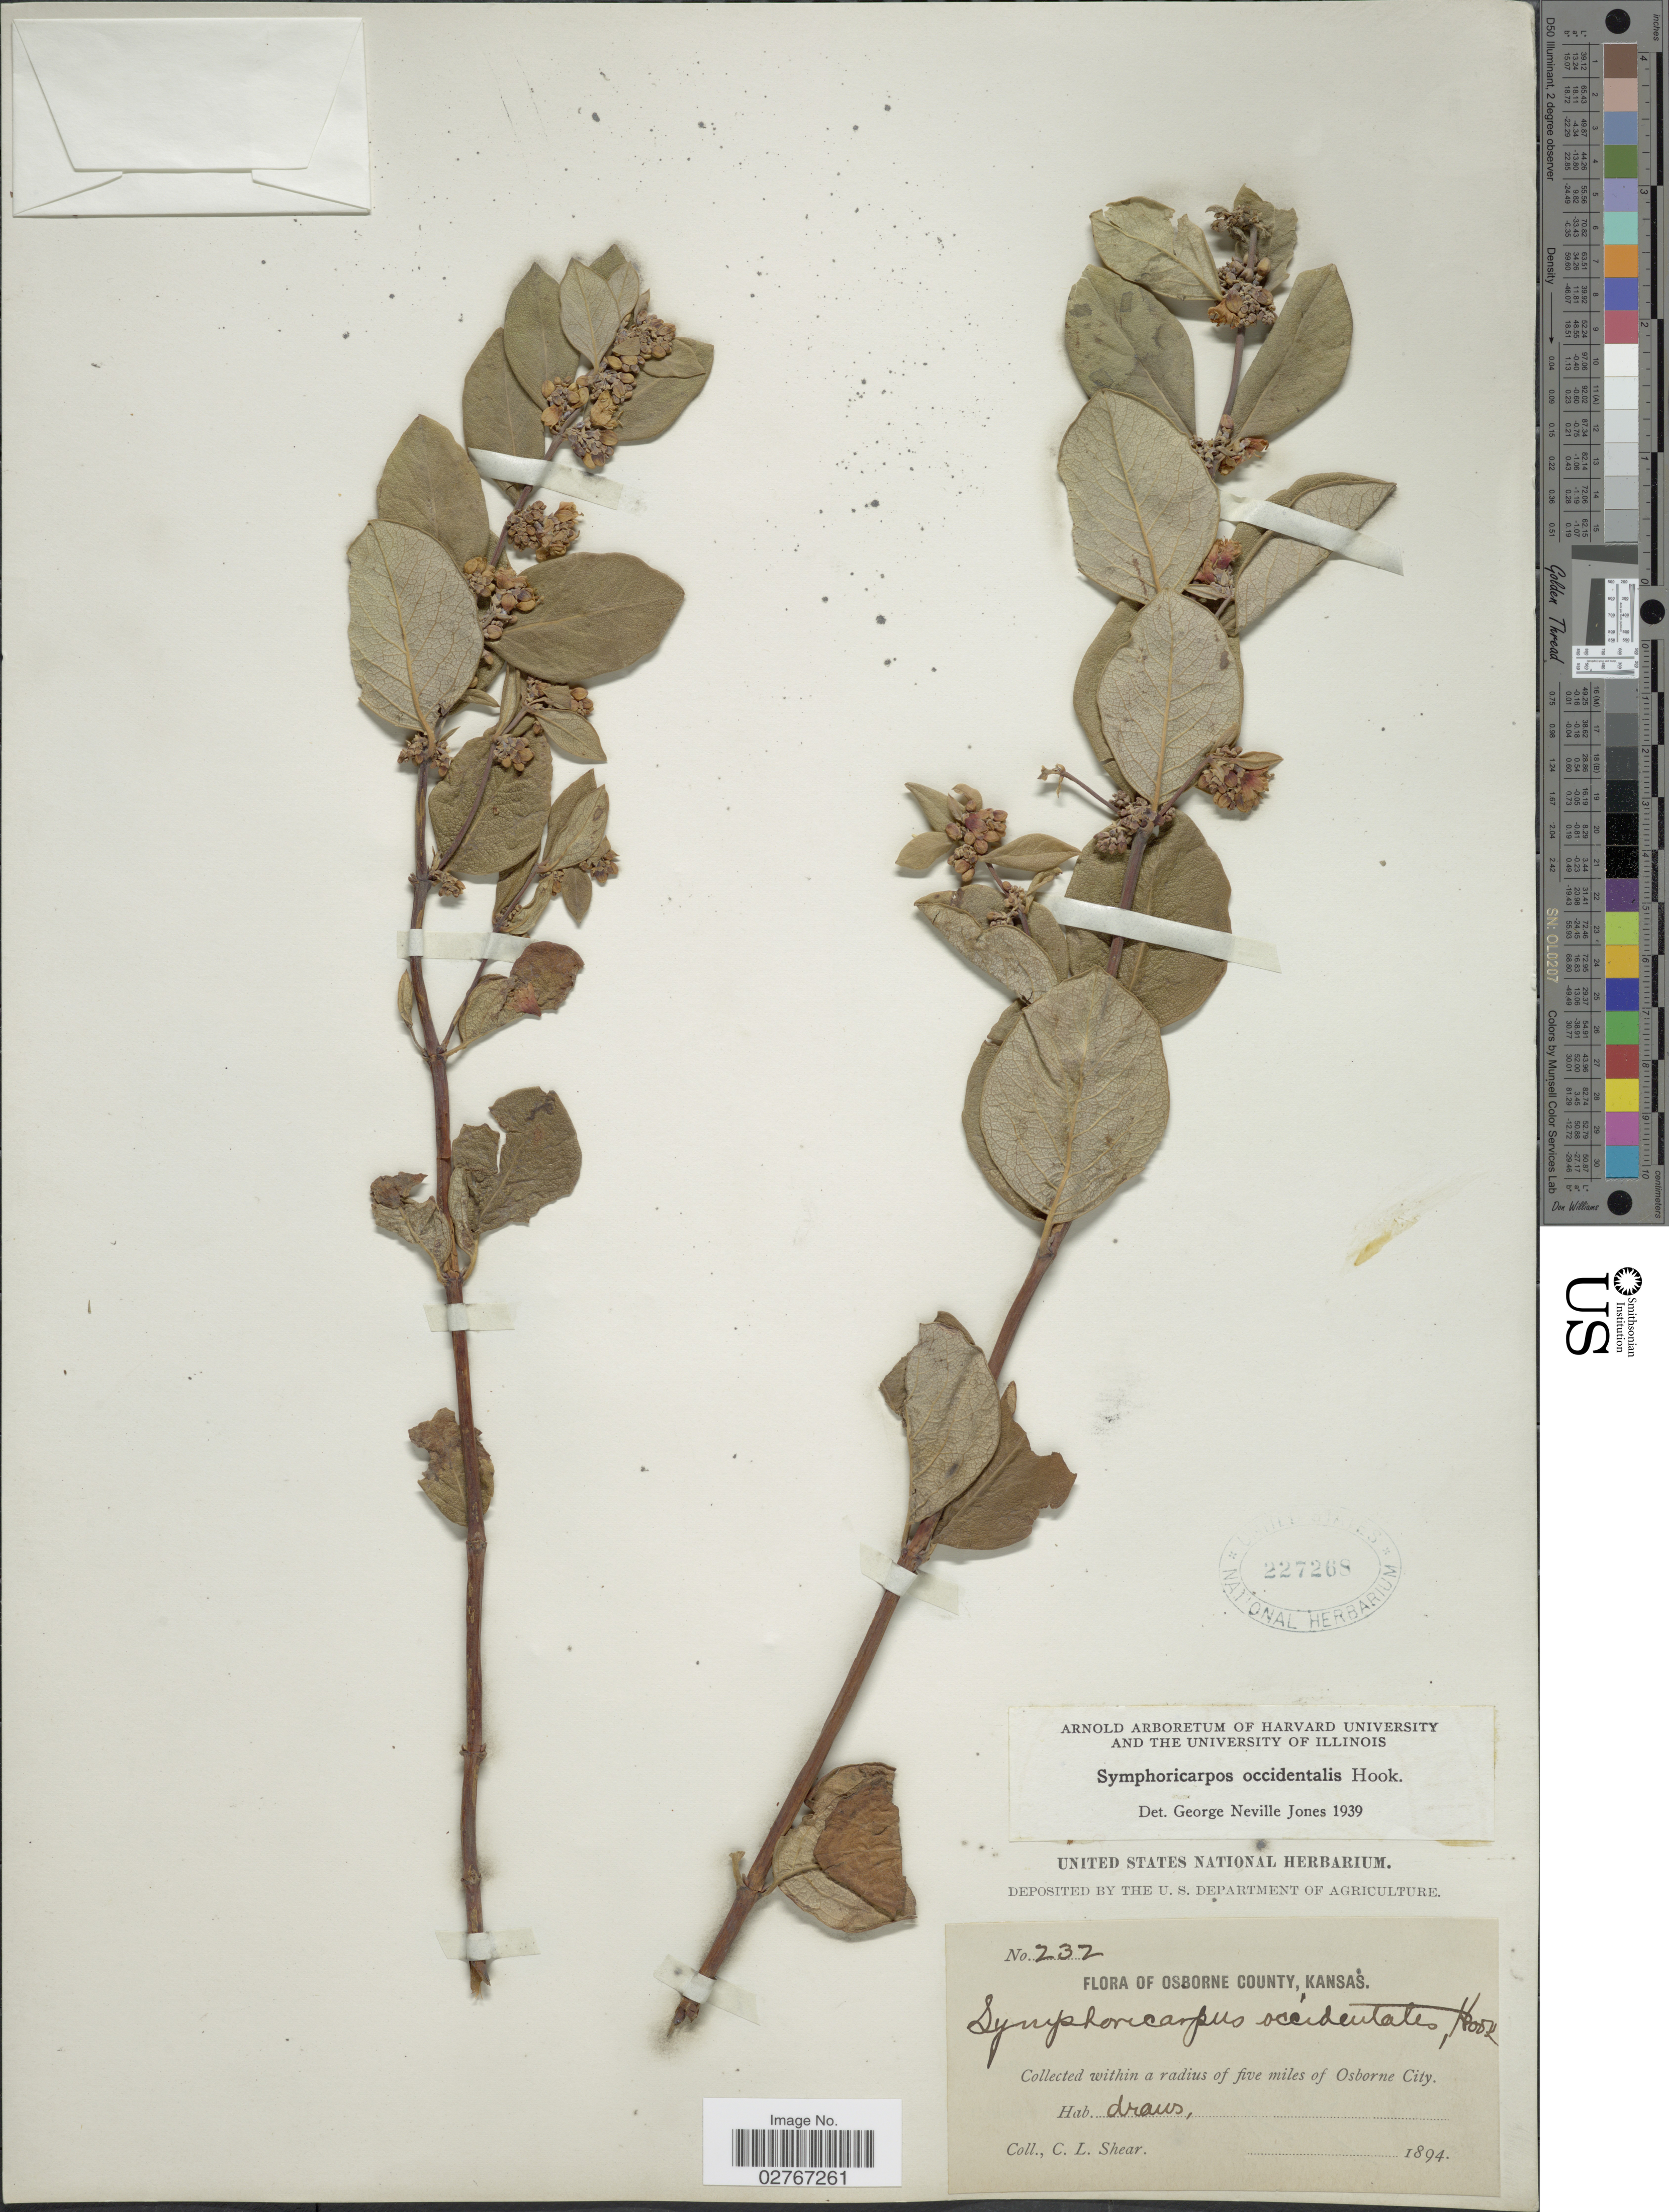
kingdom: Plantae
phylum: Tracheophyta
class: Magnoliopsida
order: Dipsacales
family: Caprifoliaceae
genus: Symphoricarpos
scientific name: Symphoricarpos occidentalis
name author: (R. Br.) Hook.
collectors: C. L. Shear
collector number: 323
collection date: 1894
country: United States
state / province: Kansas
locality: Osborne County. Within a radius of five miles of Osborne City.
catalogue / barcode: US 227268